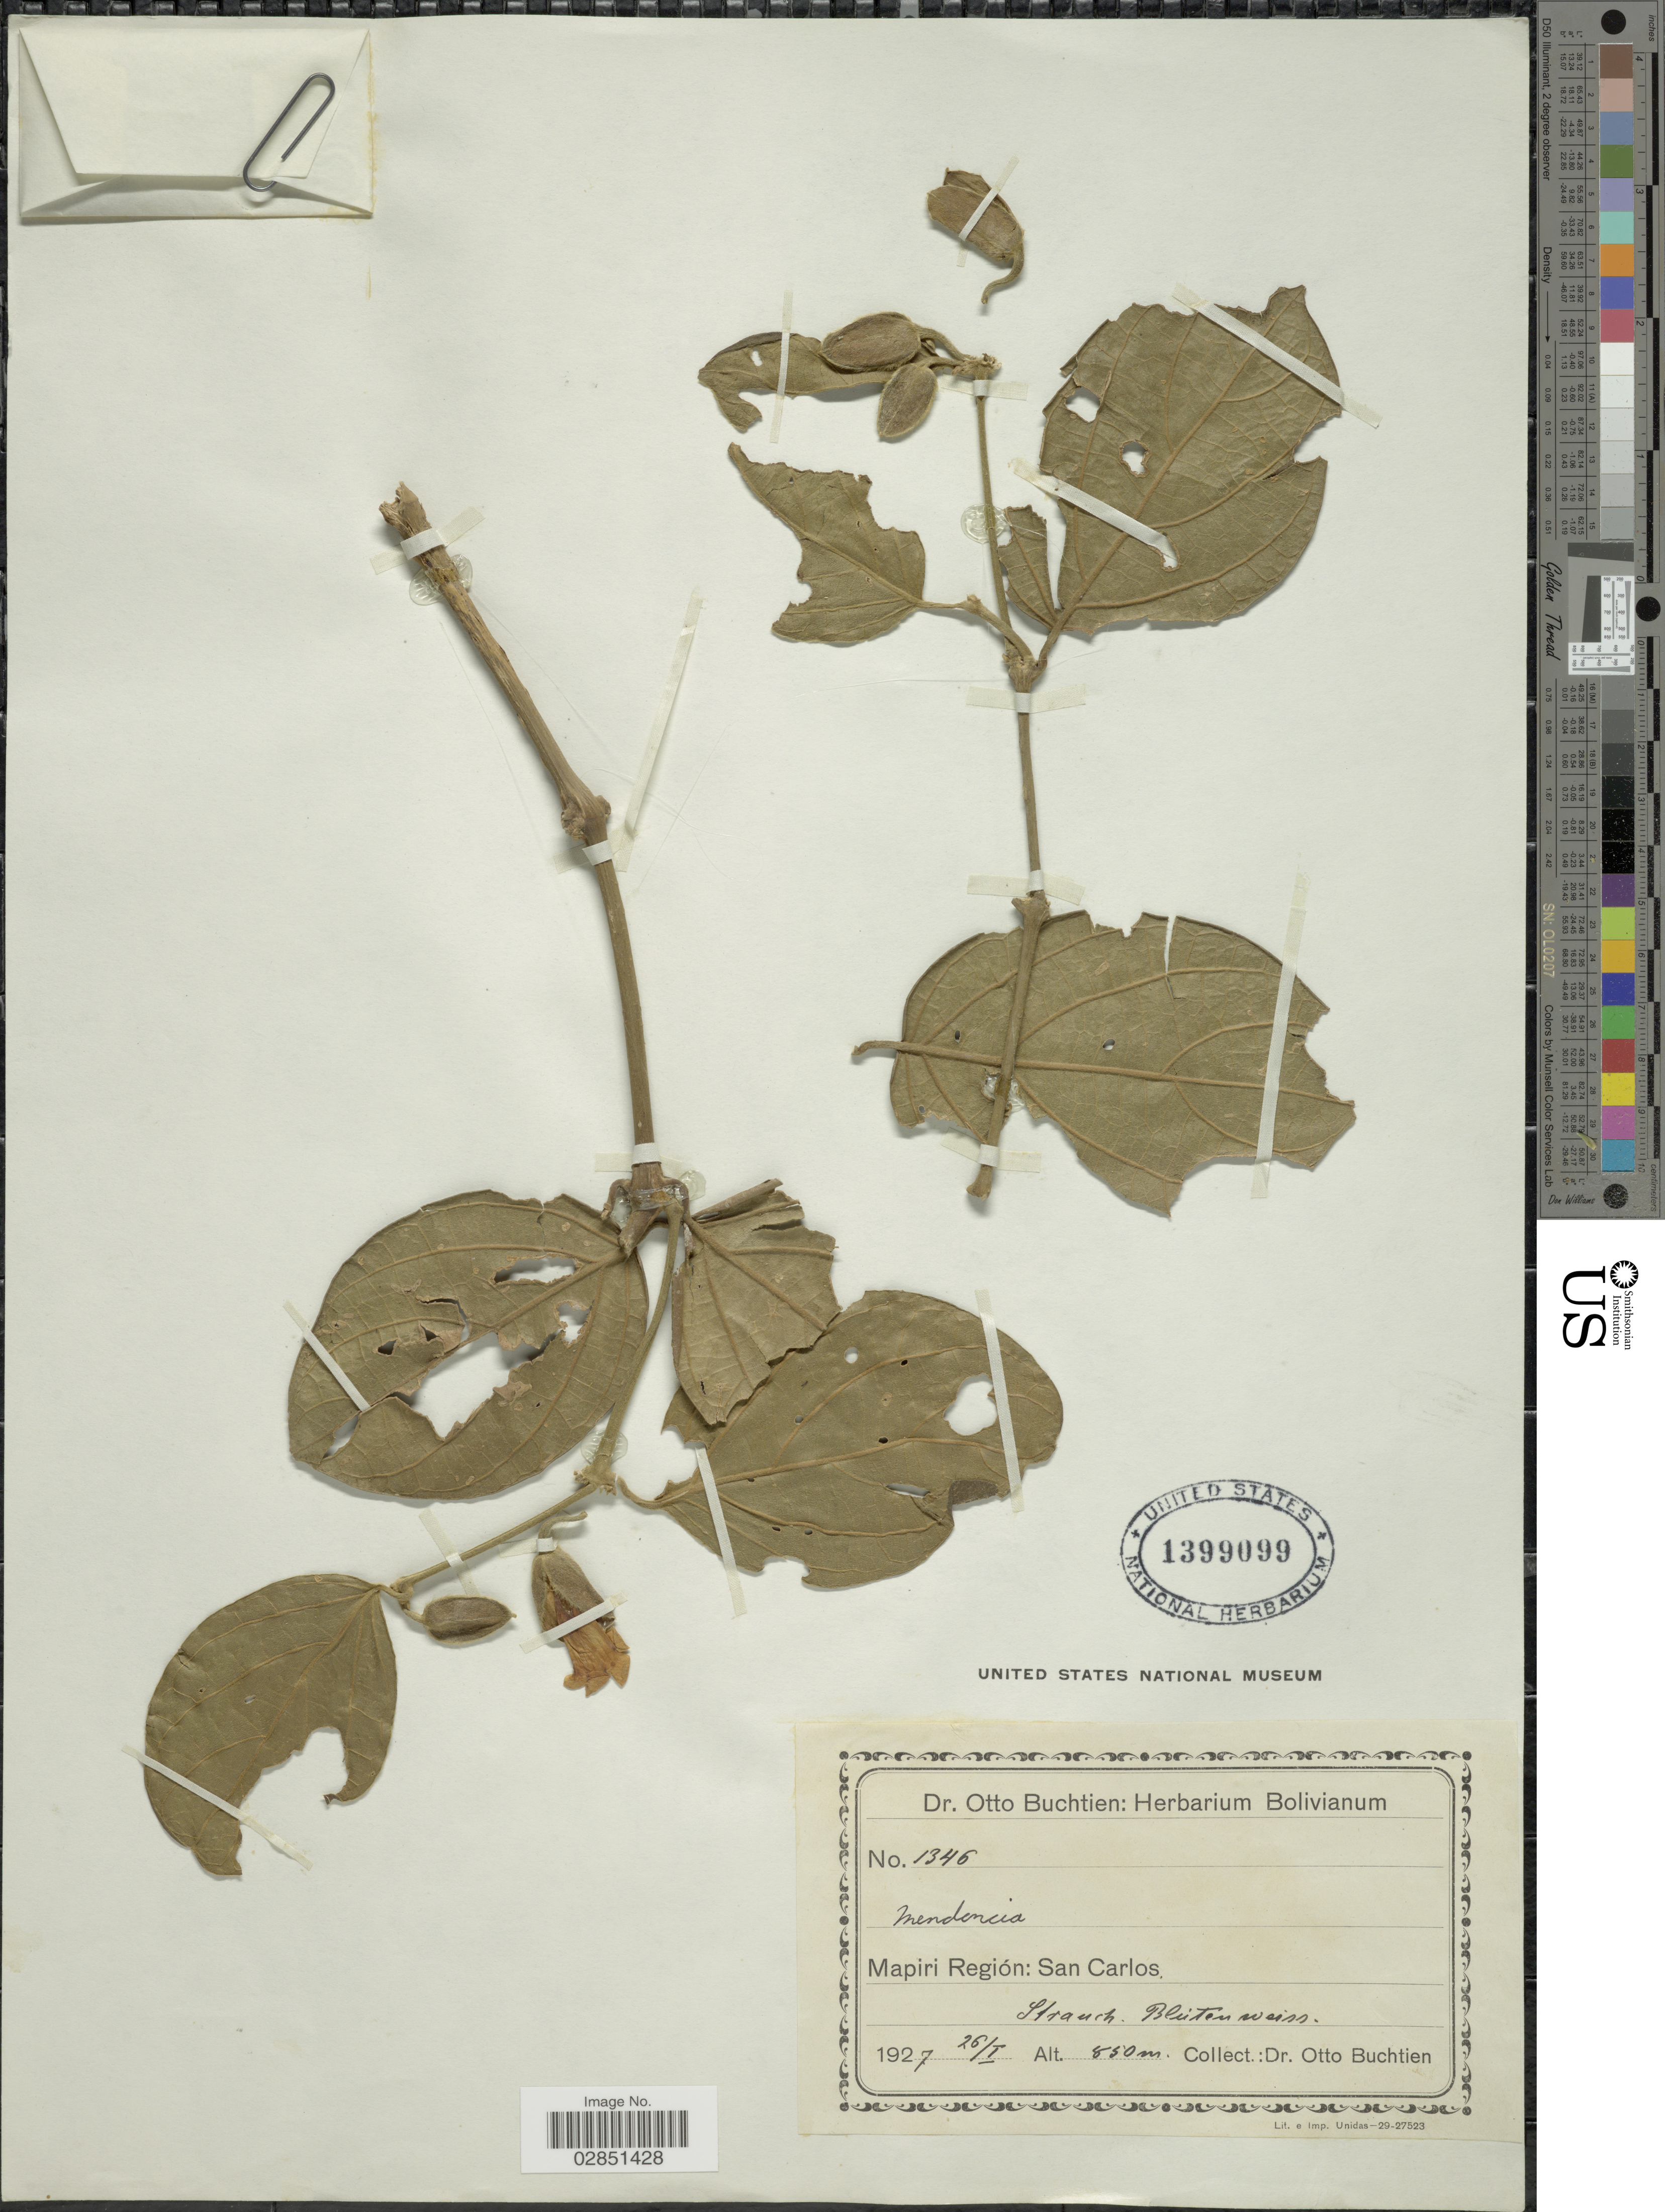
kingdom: Plantae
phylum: Tracheophyta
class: Magnoliopsida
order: Lamiales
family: Acanthaceae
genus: Mendoncia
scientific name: Mendoncia robusta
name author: Rusby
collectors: O. Buchtien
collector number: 1346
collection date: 1927-01-26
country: Bolivia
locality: Mapiri Región: San Carlos.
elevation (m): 850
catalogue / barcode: US 1399099